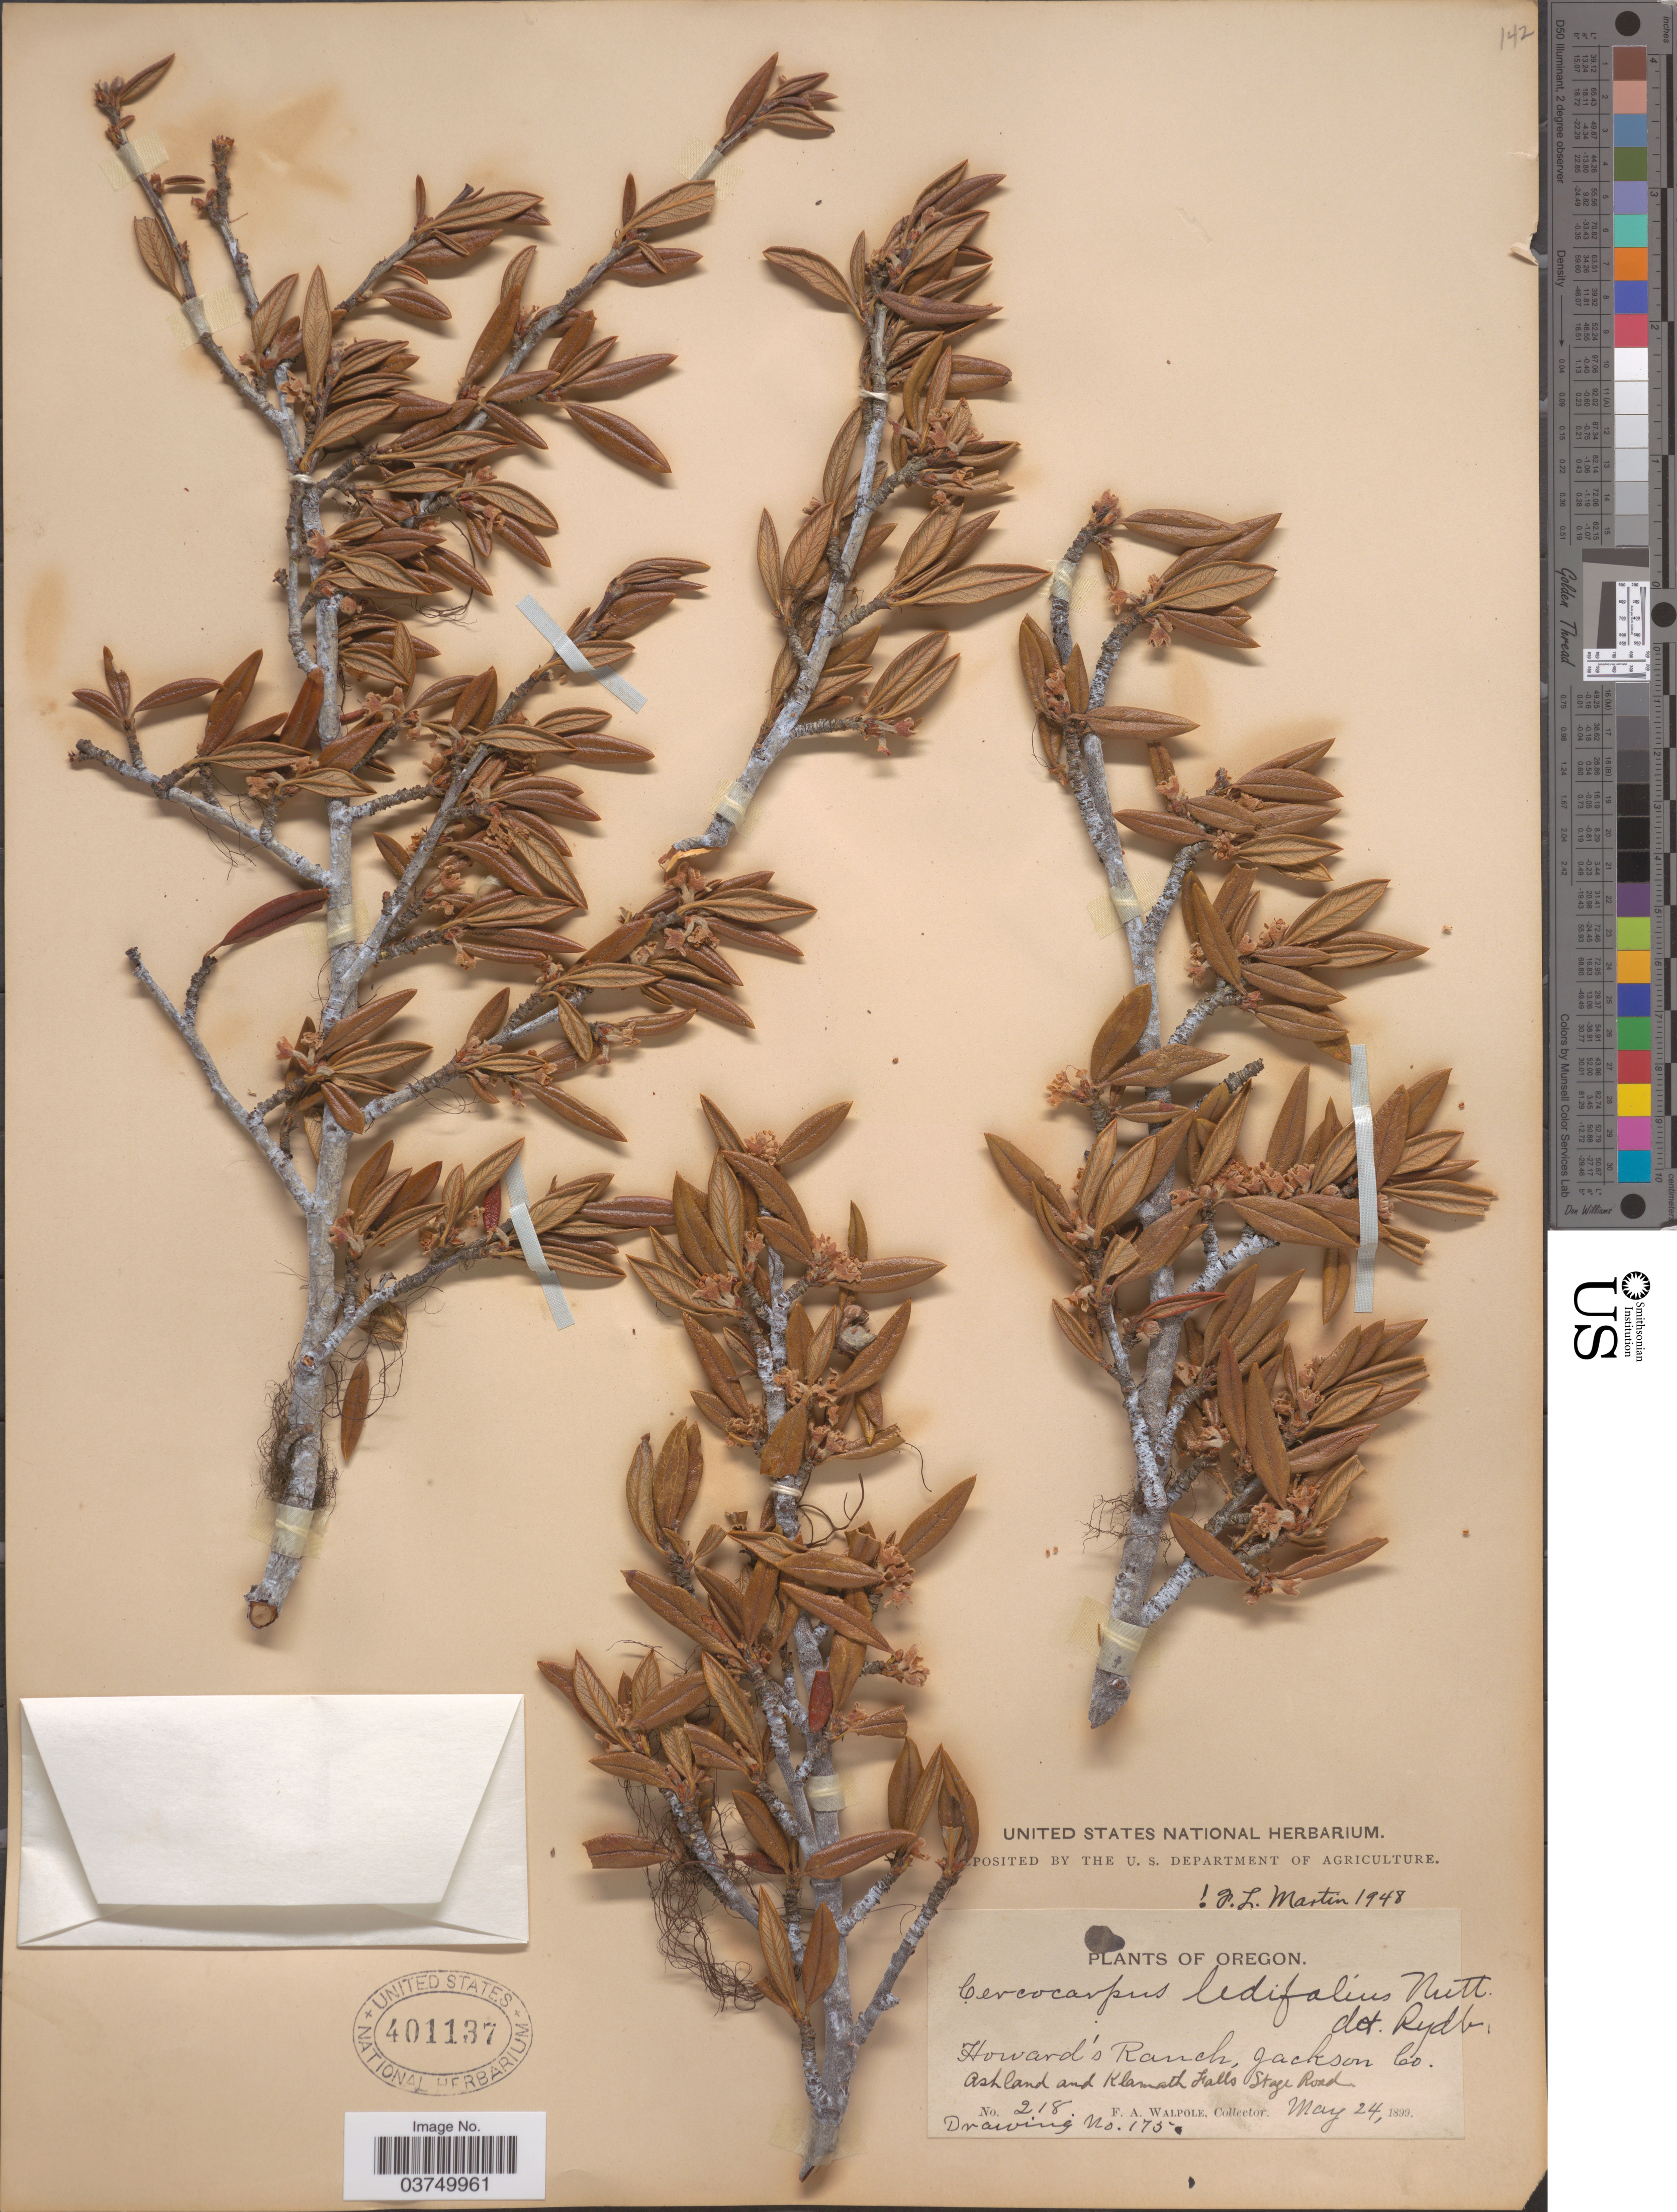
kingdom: Plantae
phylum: Tracheophyta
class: Magnoliopsida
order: Rosales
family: Rosaceae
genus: Cercocarpus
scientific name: Cercocarpus ledifolius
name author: Nutt.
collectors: F. Walpole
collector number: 218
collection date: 1899-05-24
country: United States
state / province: Oregon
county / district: Jackson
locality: Howard's Ranch, Jackson Co. Ashland and Klamath Falls Stage Road.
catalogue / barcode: US 401137